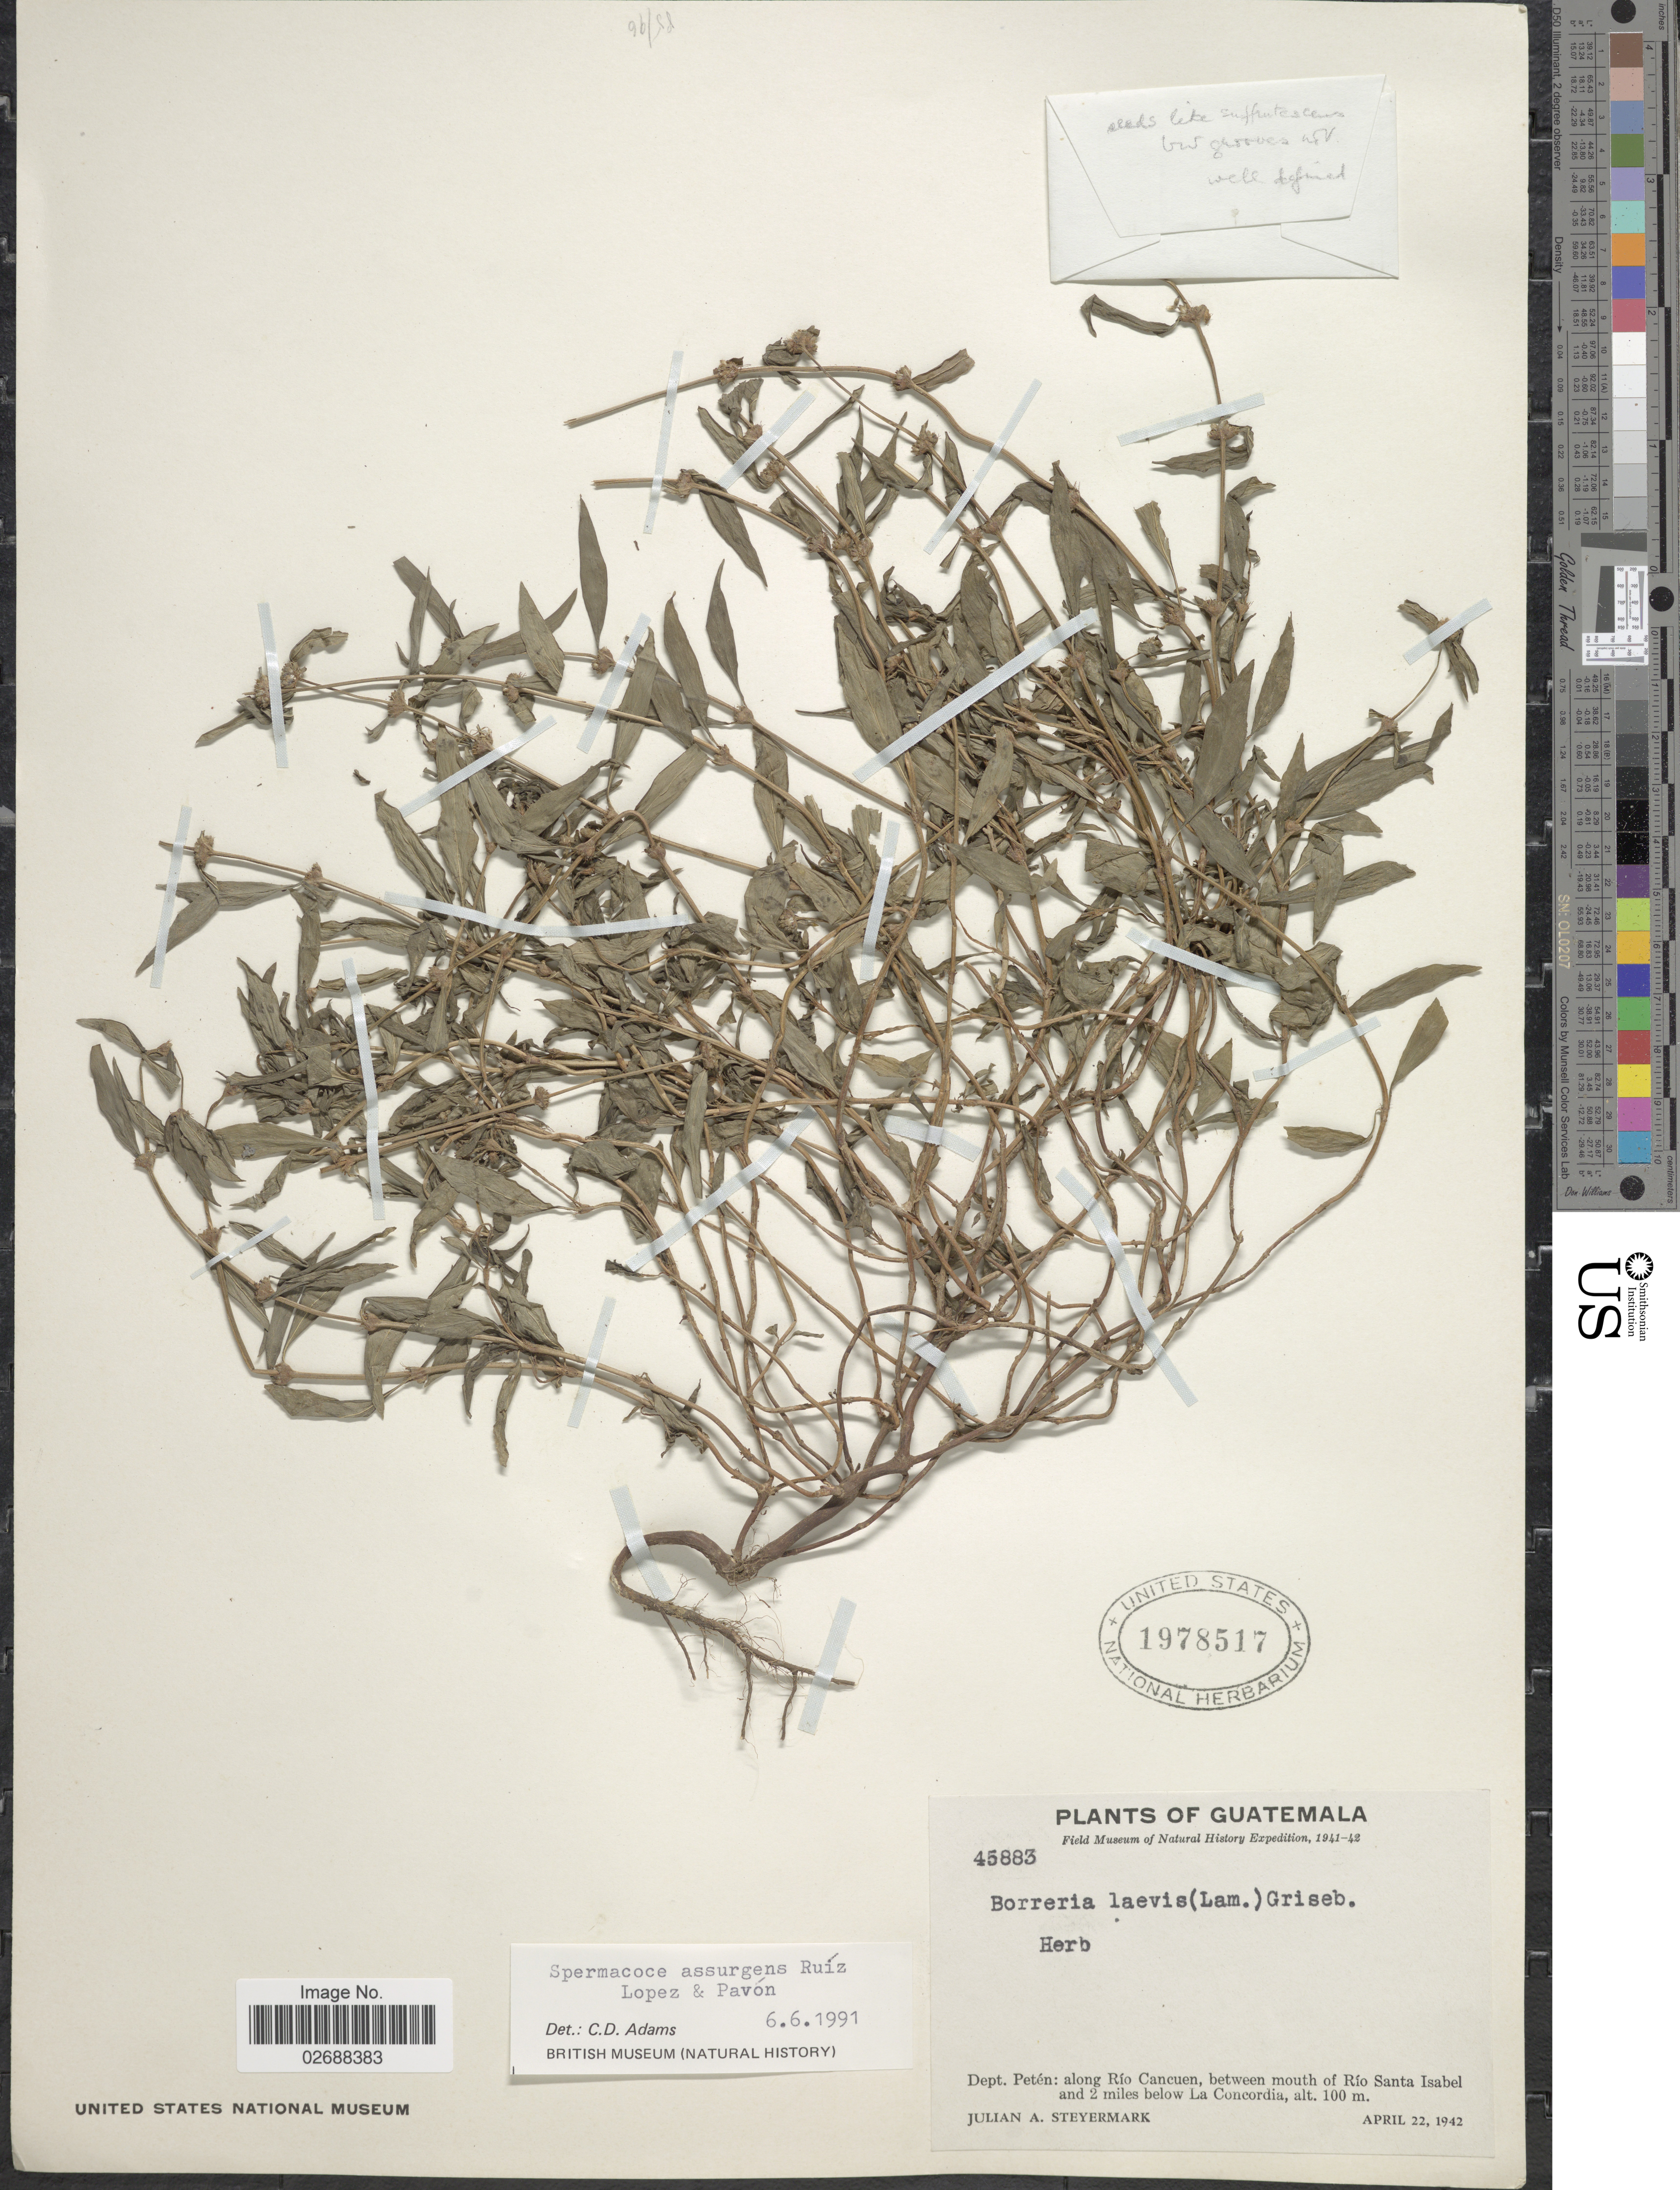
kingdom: Plantae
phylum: Tracheophyta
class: Magnoliopsida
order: Gentianales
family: Rubiaceae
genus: Borreria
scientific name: Borreria assurgens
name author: (Ruiz & Pav.) Griseb.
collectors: J. Steyermark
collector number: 45883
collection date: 1942-04-22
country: Guatemala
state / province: El Petén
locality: Along Río Cancuen, between mouth of Río Santa Isabel and 2 miles below La Concordia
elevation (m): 100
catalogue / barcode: US 1978517